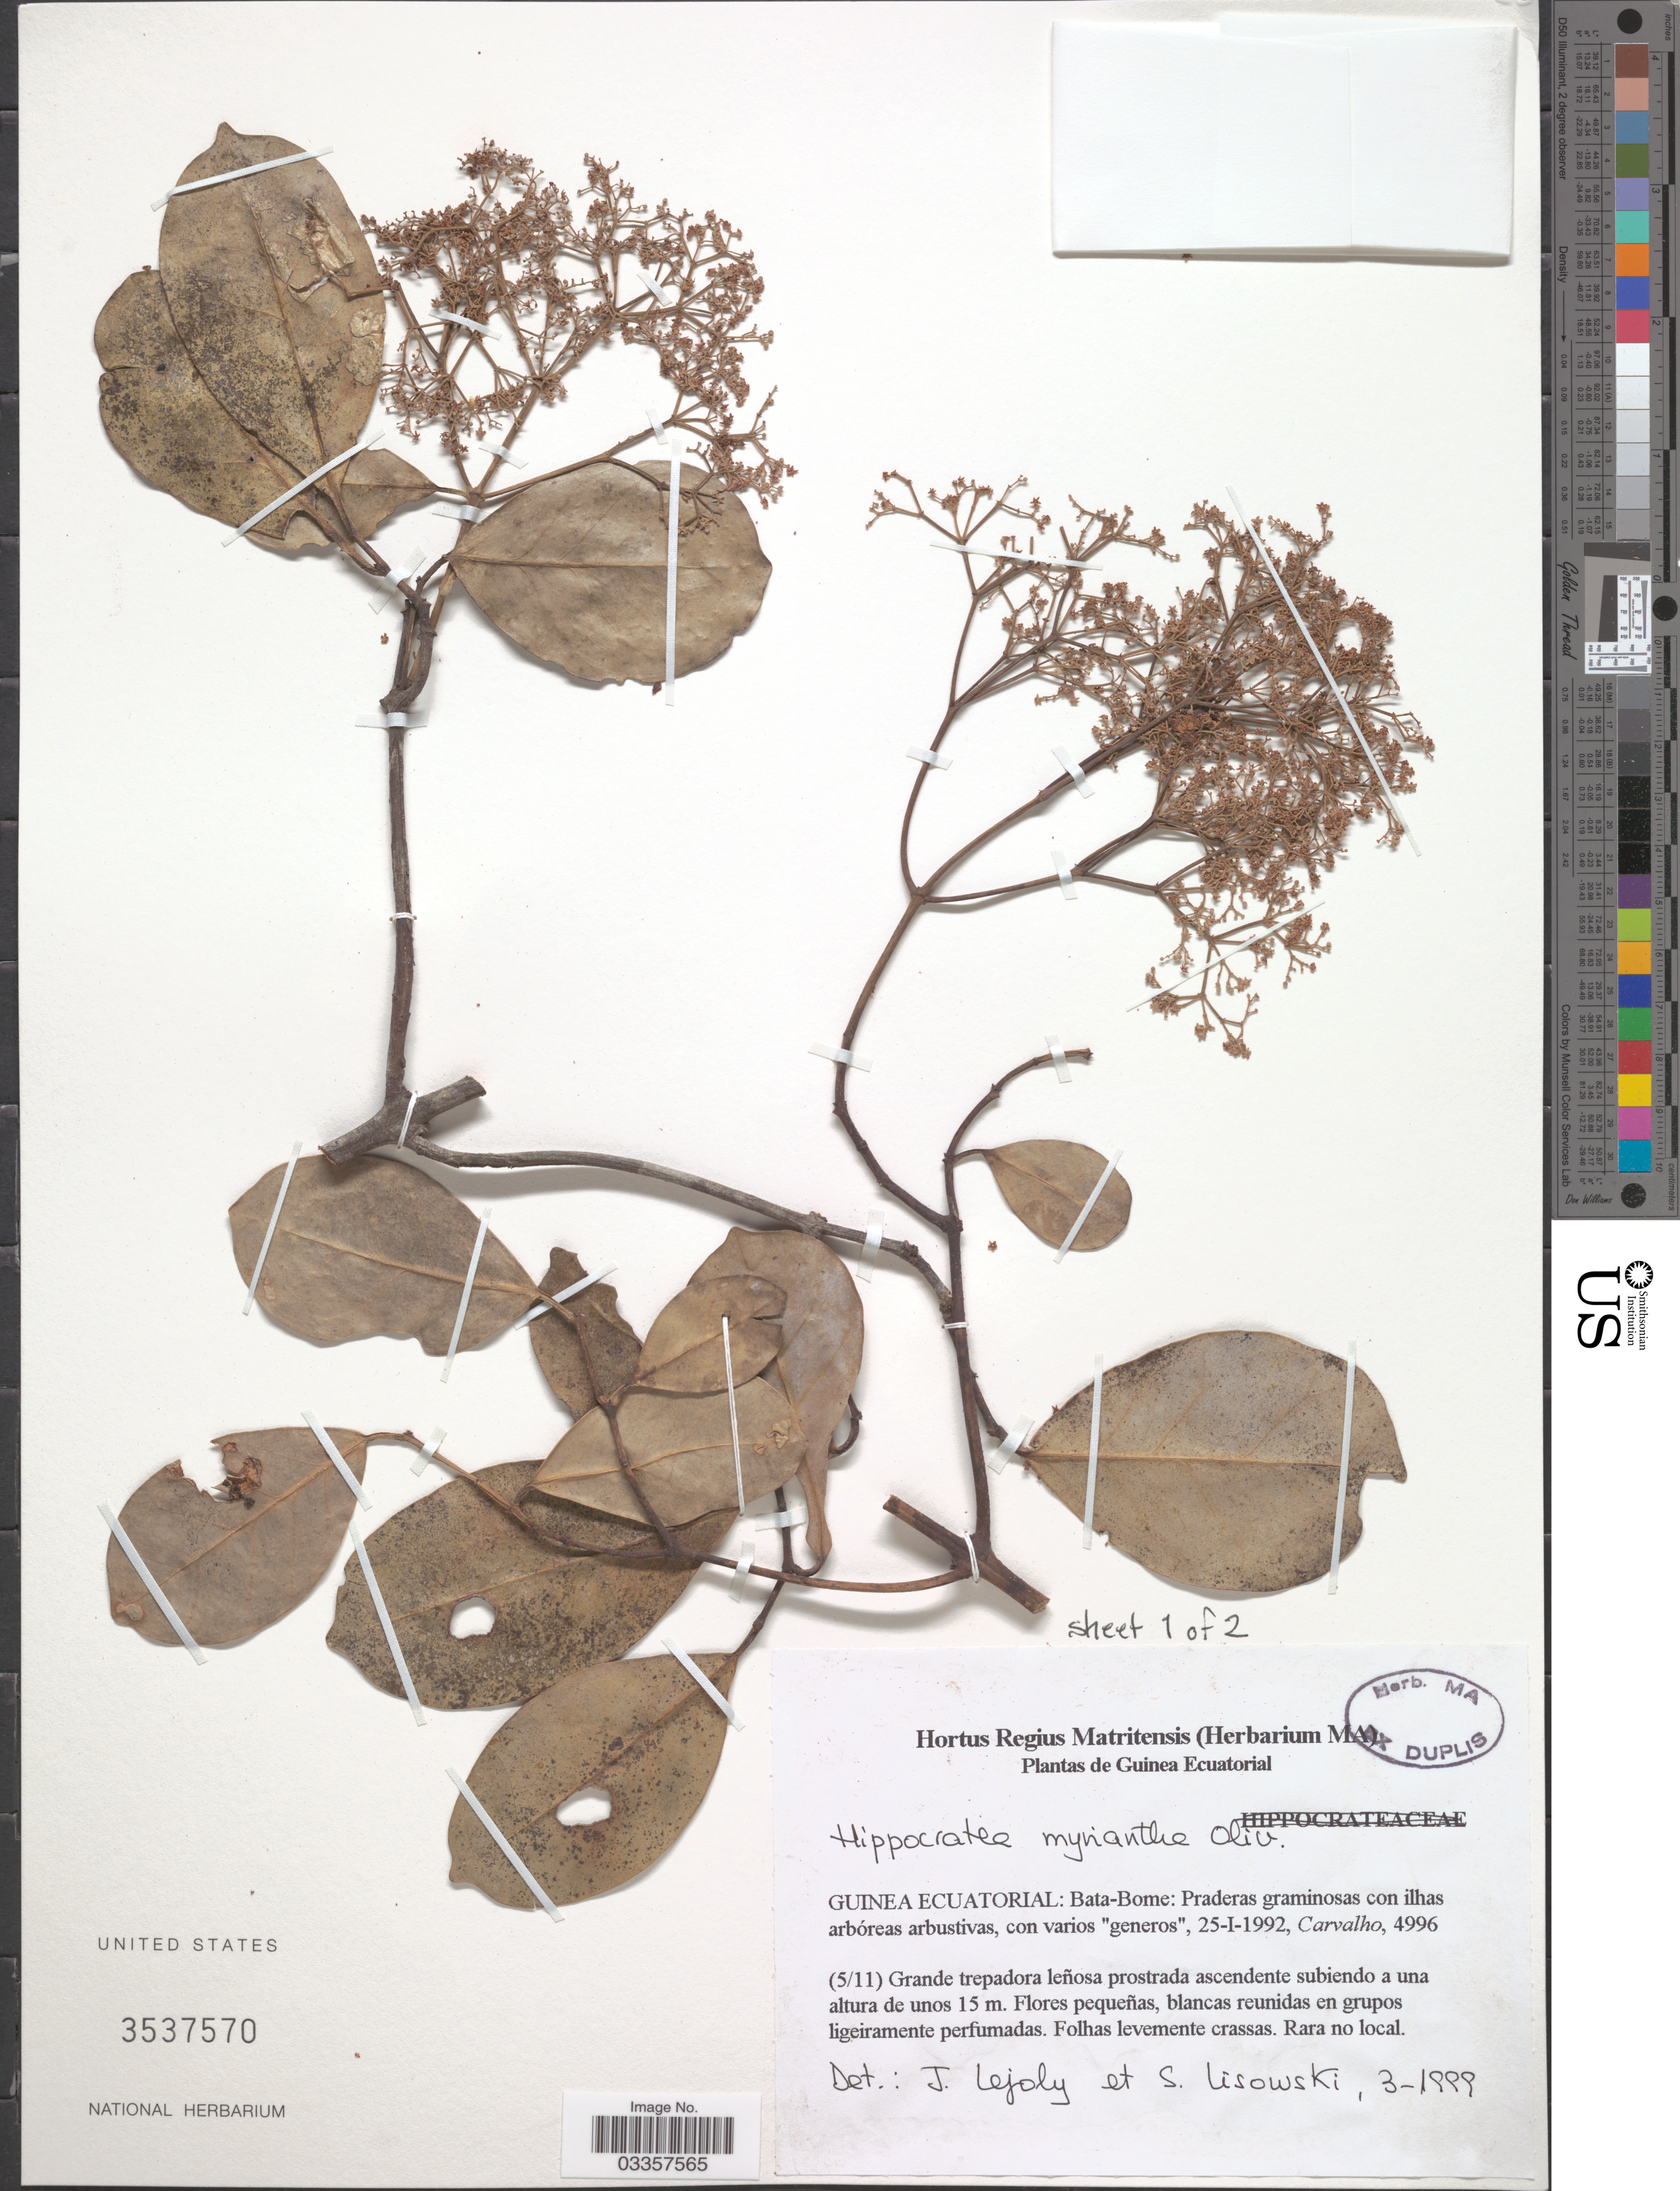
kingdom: Plantae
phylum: Tracheophyta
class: Magnoliopsida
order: Celastrales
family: Celastraceae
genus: Hippocratea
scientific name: Hippocratea myriantha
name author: Oliv.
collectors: Carvalho, --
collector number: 4996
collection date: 1992-01-25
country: Equatorial Guinea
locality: Guinea Ecuatorial: Bata-Bome: Praderas graminosas con ilhas arbóreas arbustivas.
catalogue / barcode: US 3537570